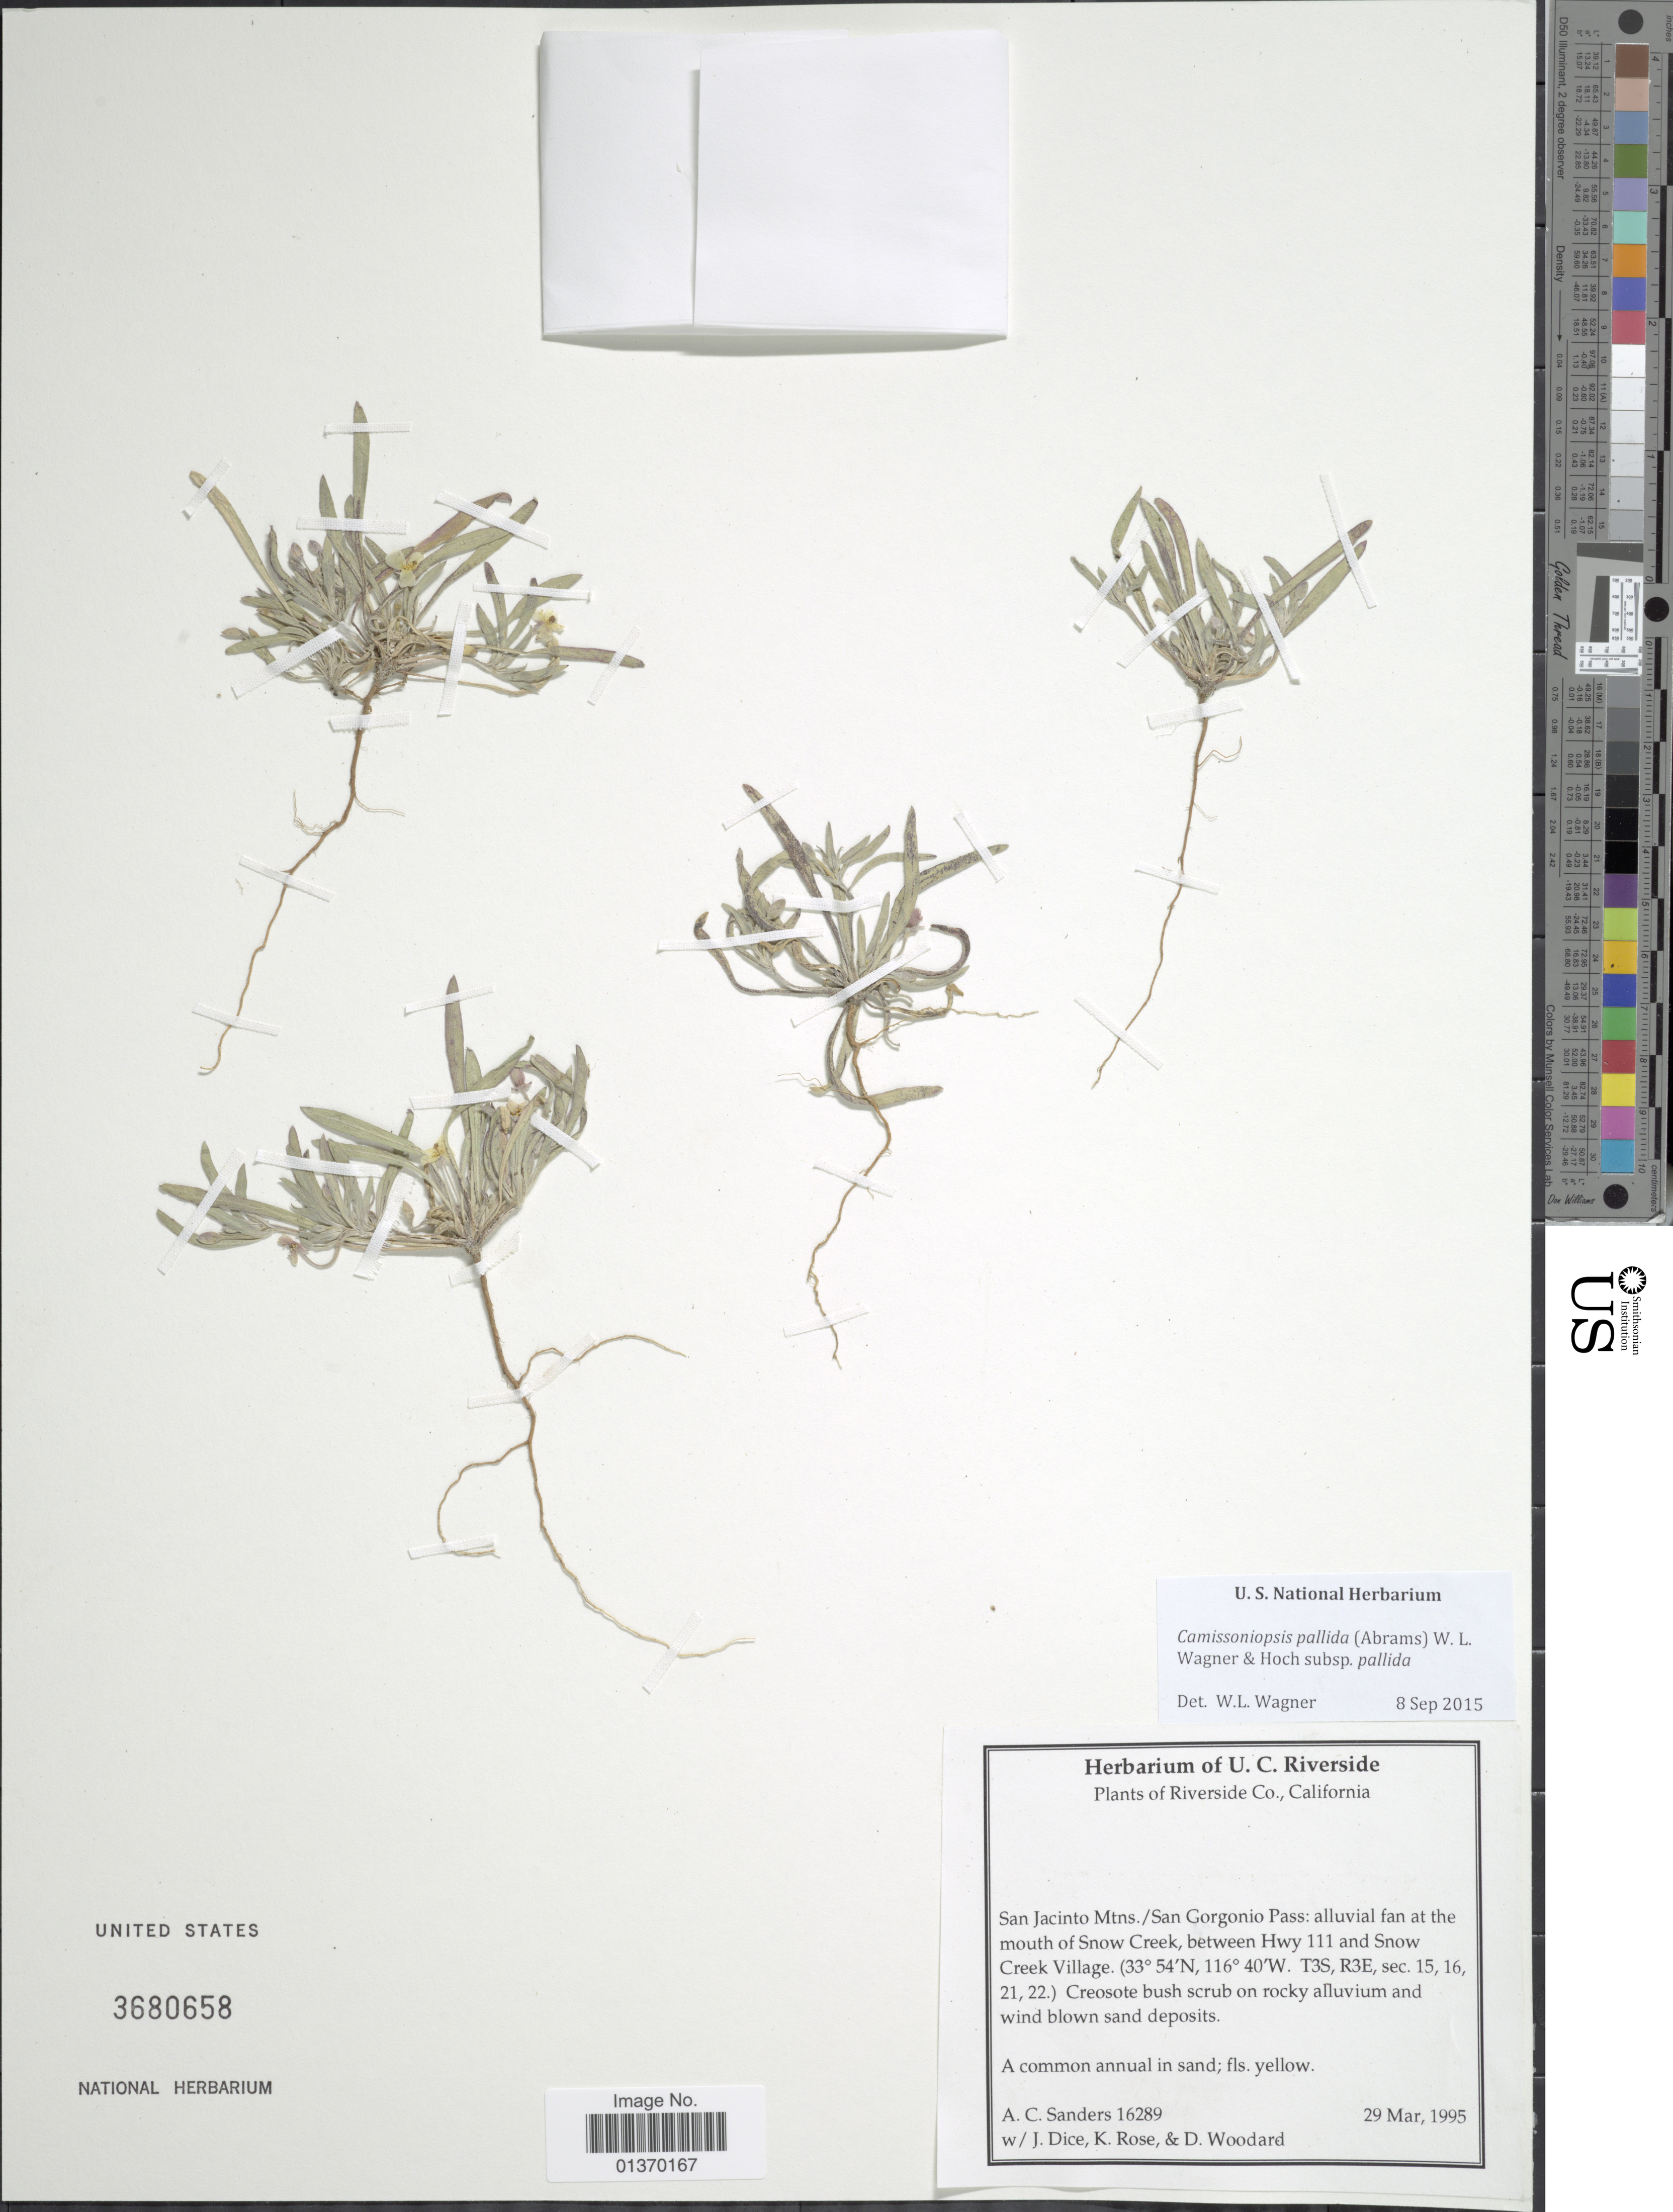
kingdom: Plantae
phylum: Tracheophyta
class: Magnoliopsida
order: Myrtales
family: Onagraceae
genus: Camissoniopsis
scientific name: Camissoniopsis pallida subsp. pallida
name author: (Abrams) W.L. Wagner & Hoch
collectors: A. Sanders, J. Dice, K. Rose & D. Woodard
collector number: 16289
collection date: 1995-03-29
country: United States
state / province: California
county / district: Riverside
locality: Riverside Co., San Jacinto Mtns./ San Gorgonio Pass: alluvial fan at the mouth of Snow Creek, between Hwy 111 and Snow Creek Village (T3S, R3E, sec. 15, 16, 21, 220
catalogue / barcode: US 3680658